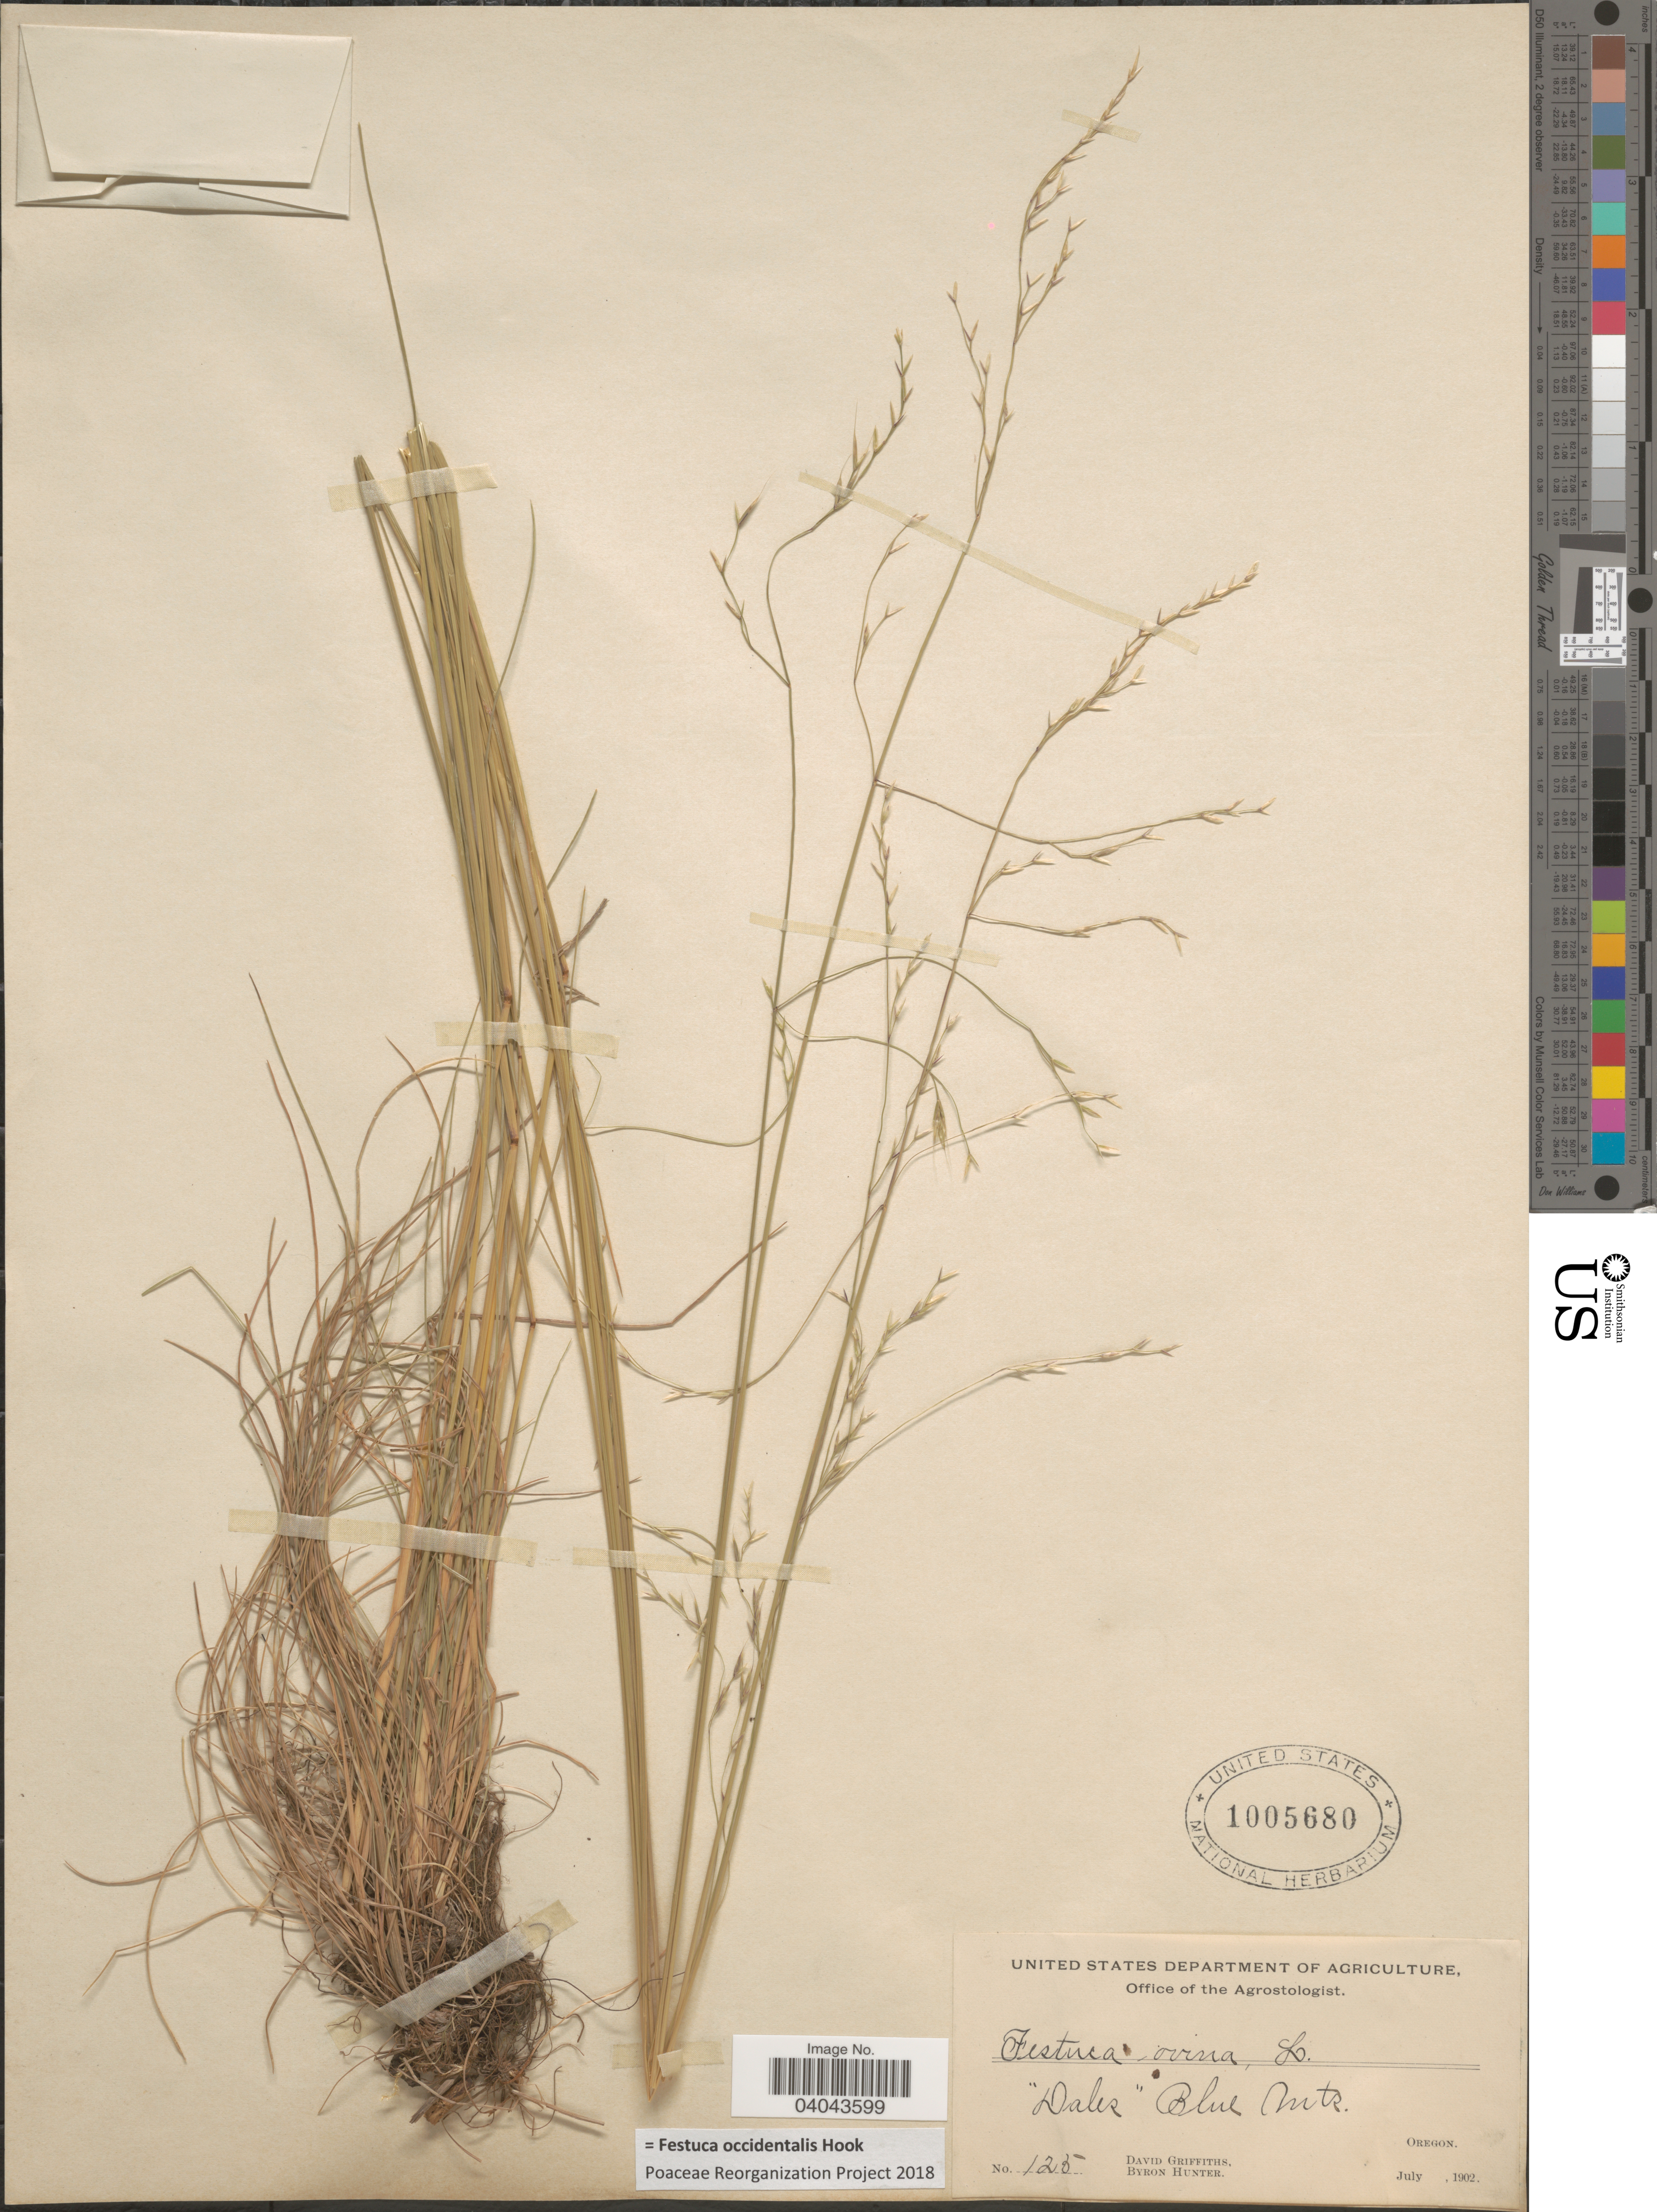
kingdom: Plantae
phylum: Tracheophyta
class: Liliopsida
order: Poales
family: Poaceae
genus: Festuca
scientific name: Festuca occidentalis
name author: Hook.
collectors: D. Griffiths & B. Hunter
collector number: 125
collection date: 1902-07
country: United States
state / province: Oregon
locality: Dales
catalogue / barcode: US 1005680